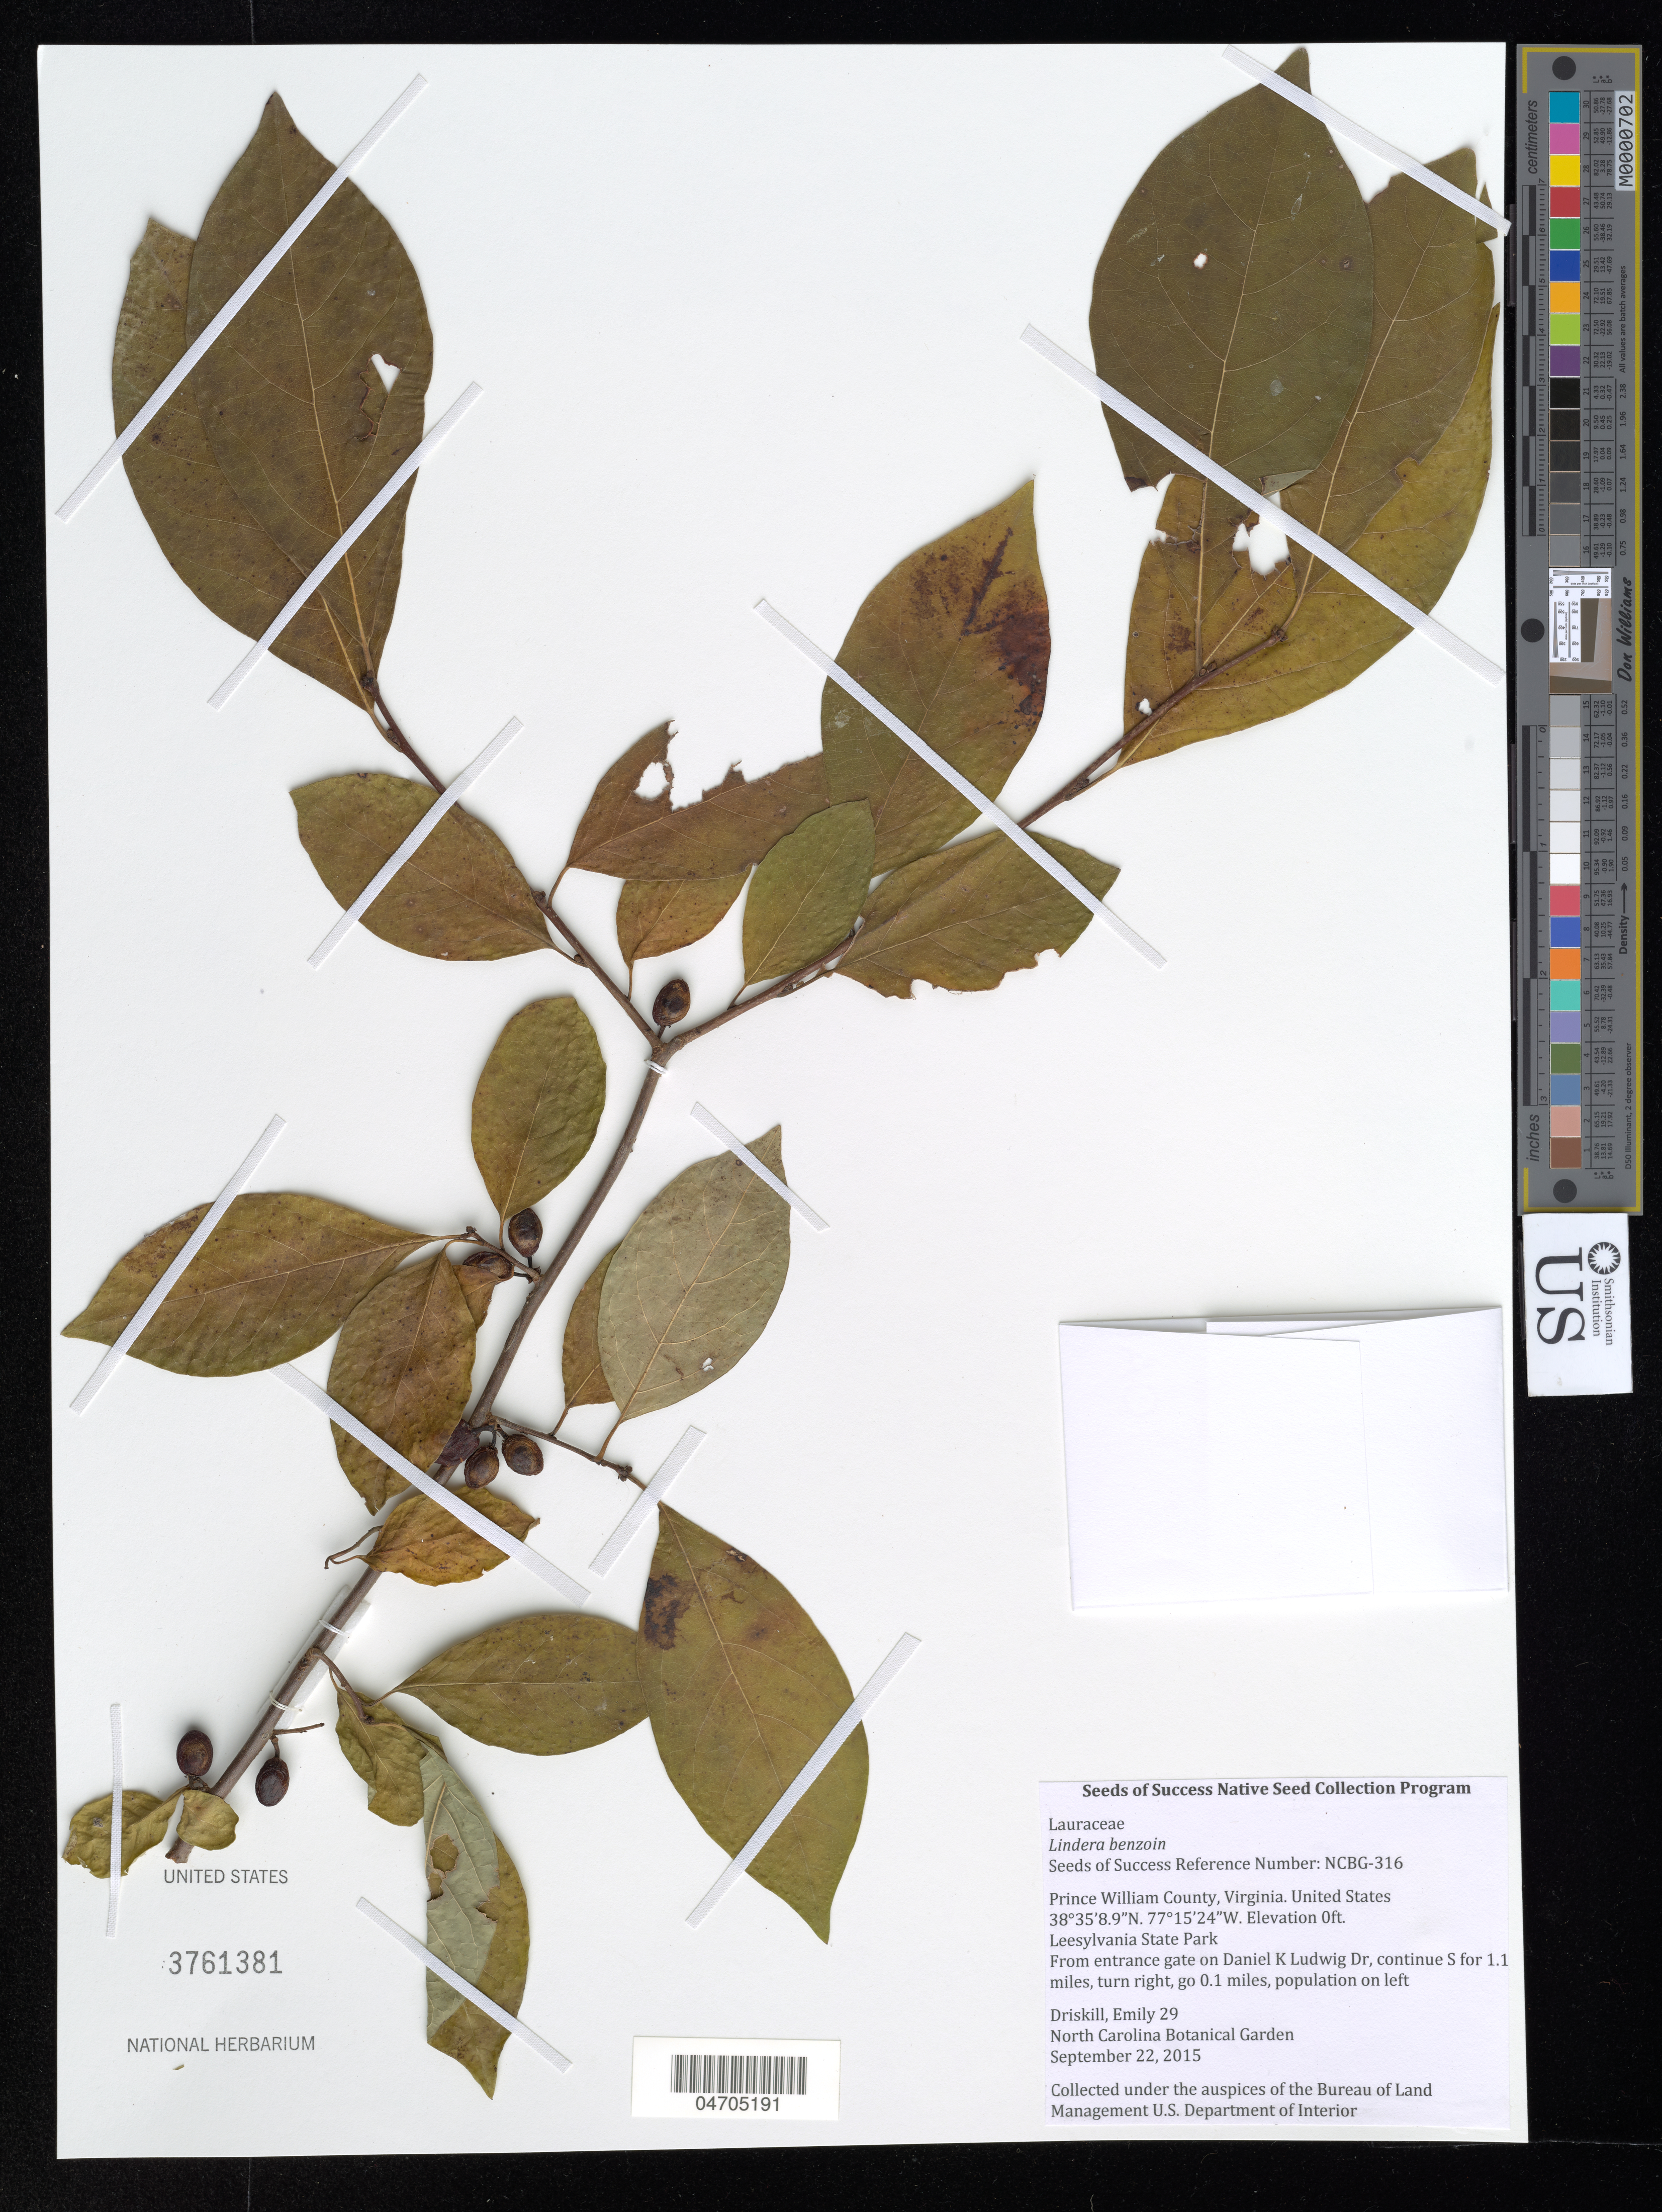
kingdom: Plantae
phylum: Tracheophyta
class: Magnoliopsida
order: Laurales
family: Lauraceae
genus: Lindera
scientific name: Lindera benzoin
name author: (L.) Blume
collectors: E. Driskill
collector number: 29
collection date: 2015-09-22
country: United States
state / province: Virginia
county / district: Prince William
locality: Prince William County. Leesylvania State Park. From entrance gate on Daniel K Ludwig Dr, continue S for 1.1 miles, turn right, go 0.1 miles, population on left.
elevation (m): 0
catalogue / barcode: US 3761381